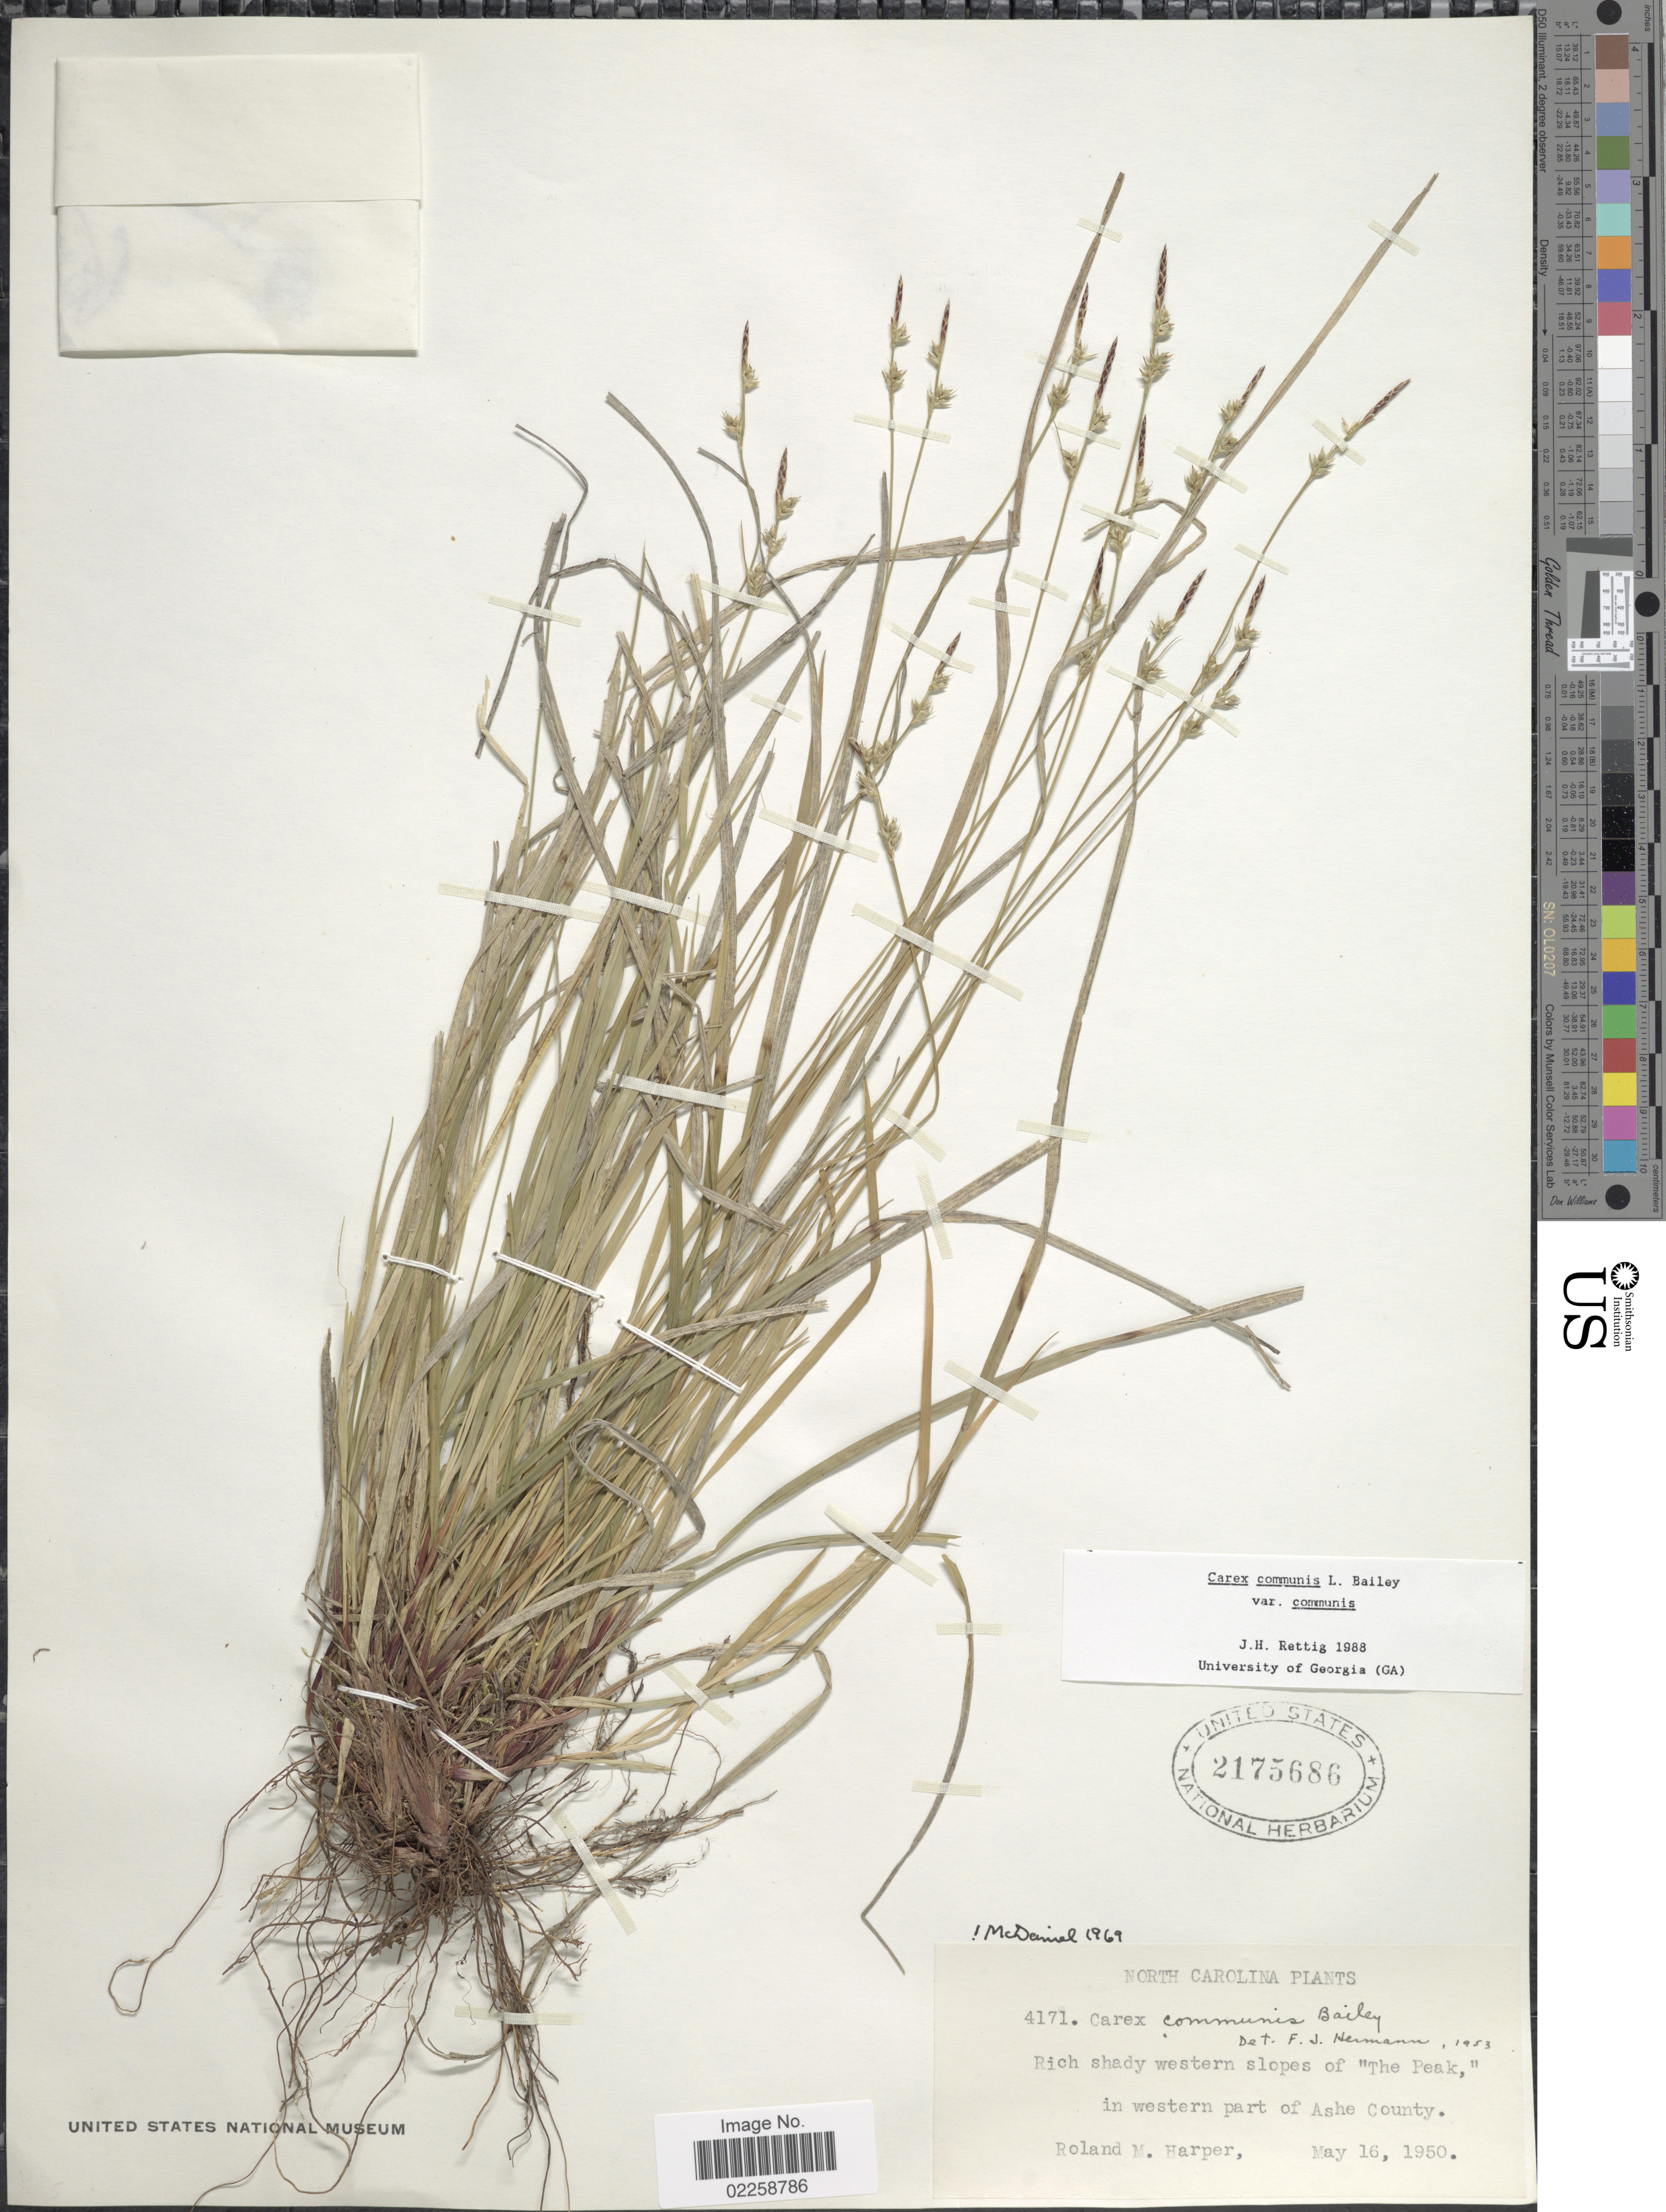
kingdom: Plantae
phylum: Tracheophyta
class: Liliopsida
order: Poales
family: Cyperaceae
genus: Carex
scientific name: Carex communis var. communis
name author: L.H. Bailey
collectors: R. M. Harper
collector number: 4171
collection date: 1950-05-16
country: United States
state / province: North Carolina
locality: Rich shady western slopes of The Peak, in western part of Ashe County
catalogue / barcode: US 2175686